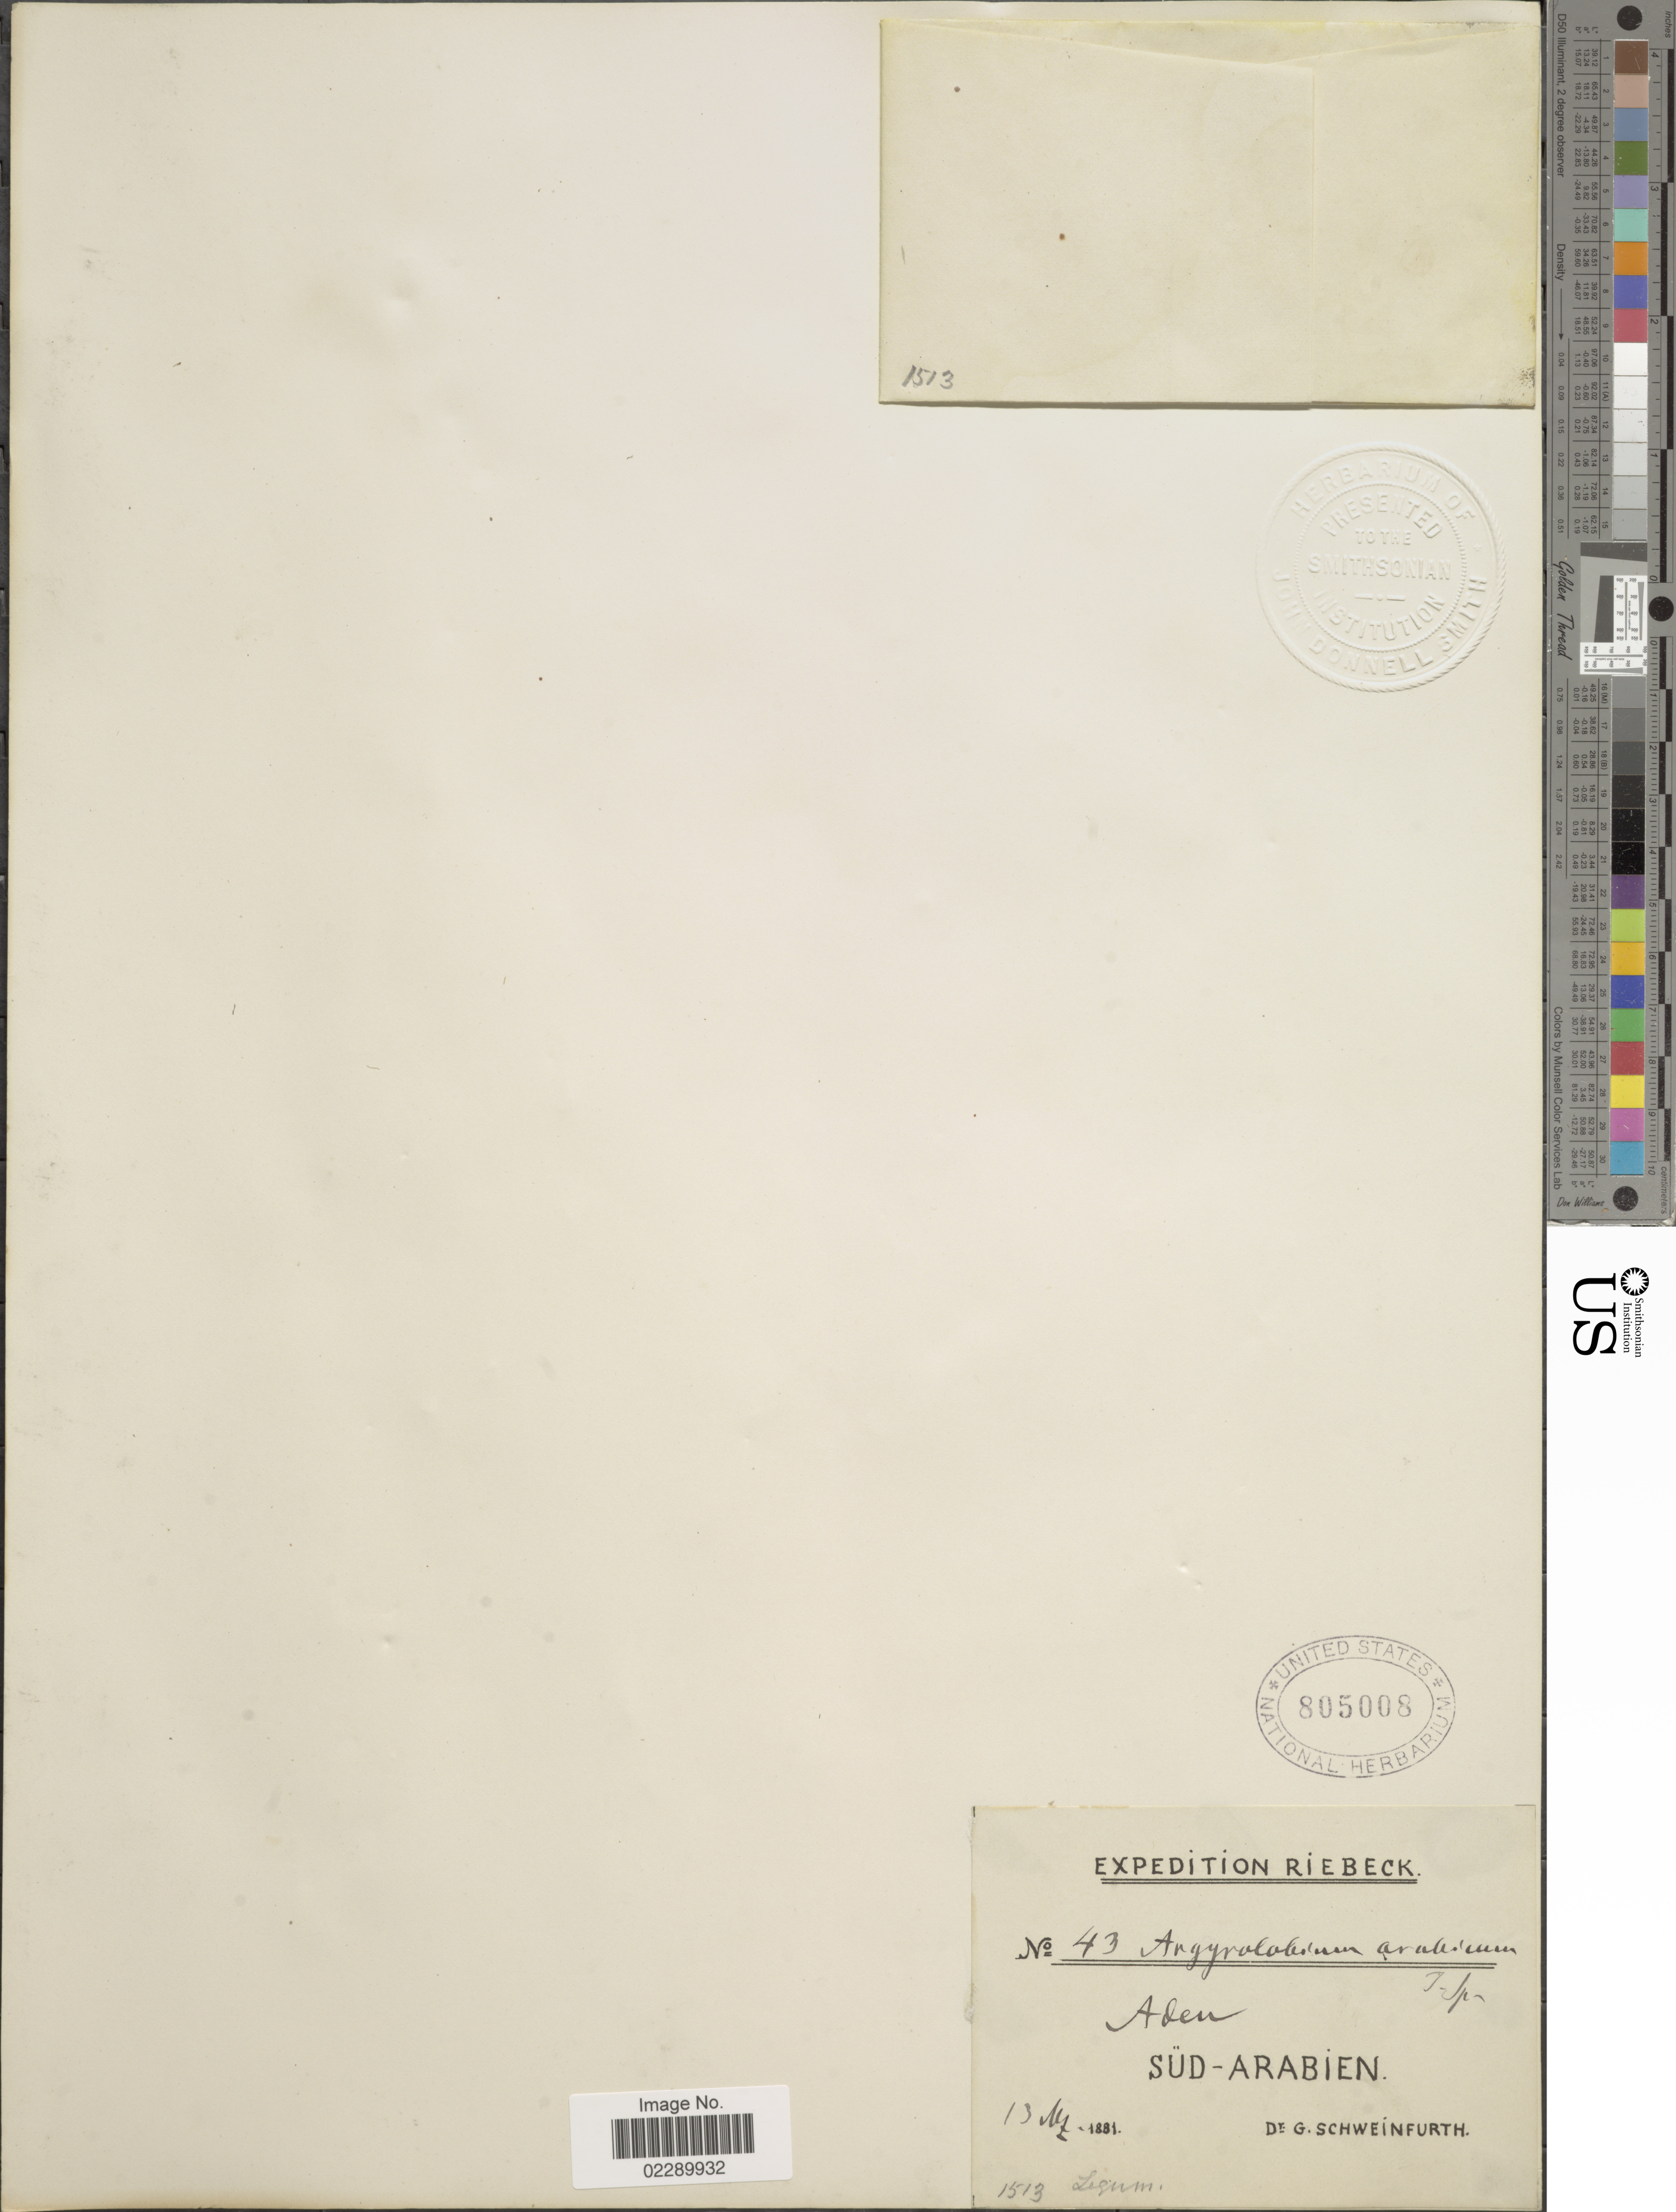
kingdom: Plantae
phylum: Tracheophyta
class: Magnoliopsida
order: Fabales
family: Fabaceae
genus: Argyrolobium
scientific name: Argyrolobium sp.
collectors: G. A. Schweinfurth (herbarium)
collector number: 43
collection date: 1881-03-13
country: Saudi Arabia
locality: Aden, Süd-Arabien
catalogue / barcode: US 805008